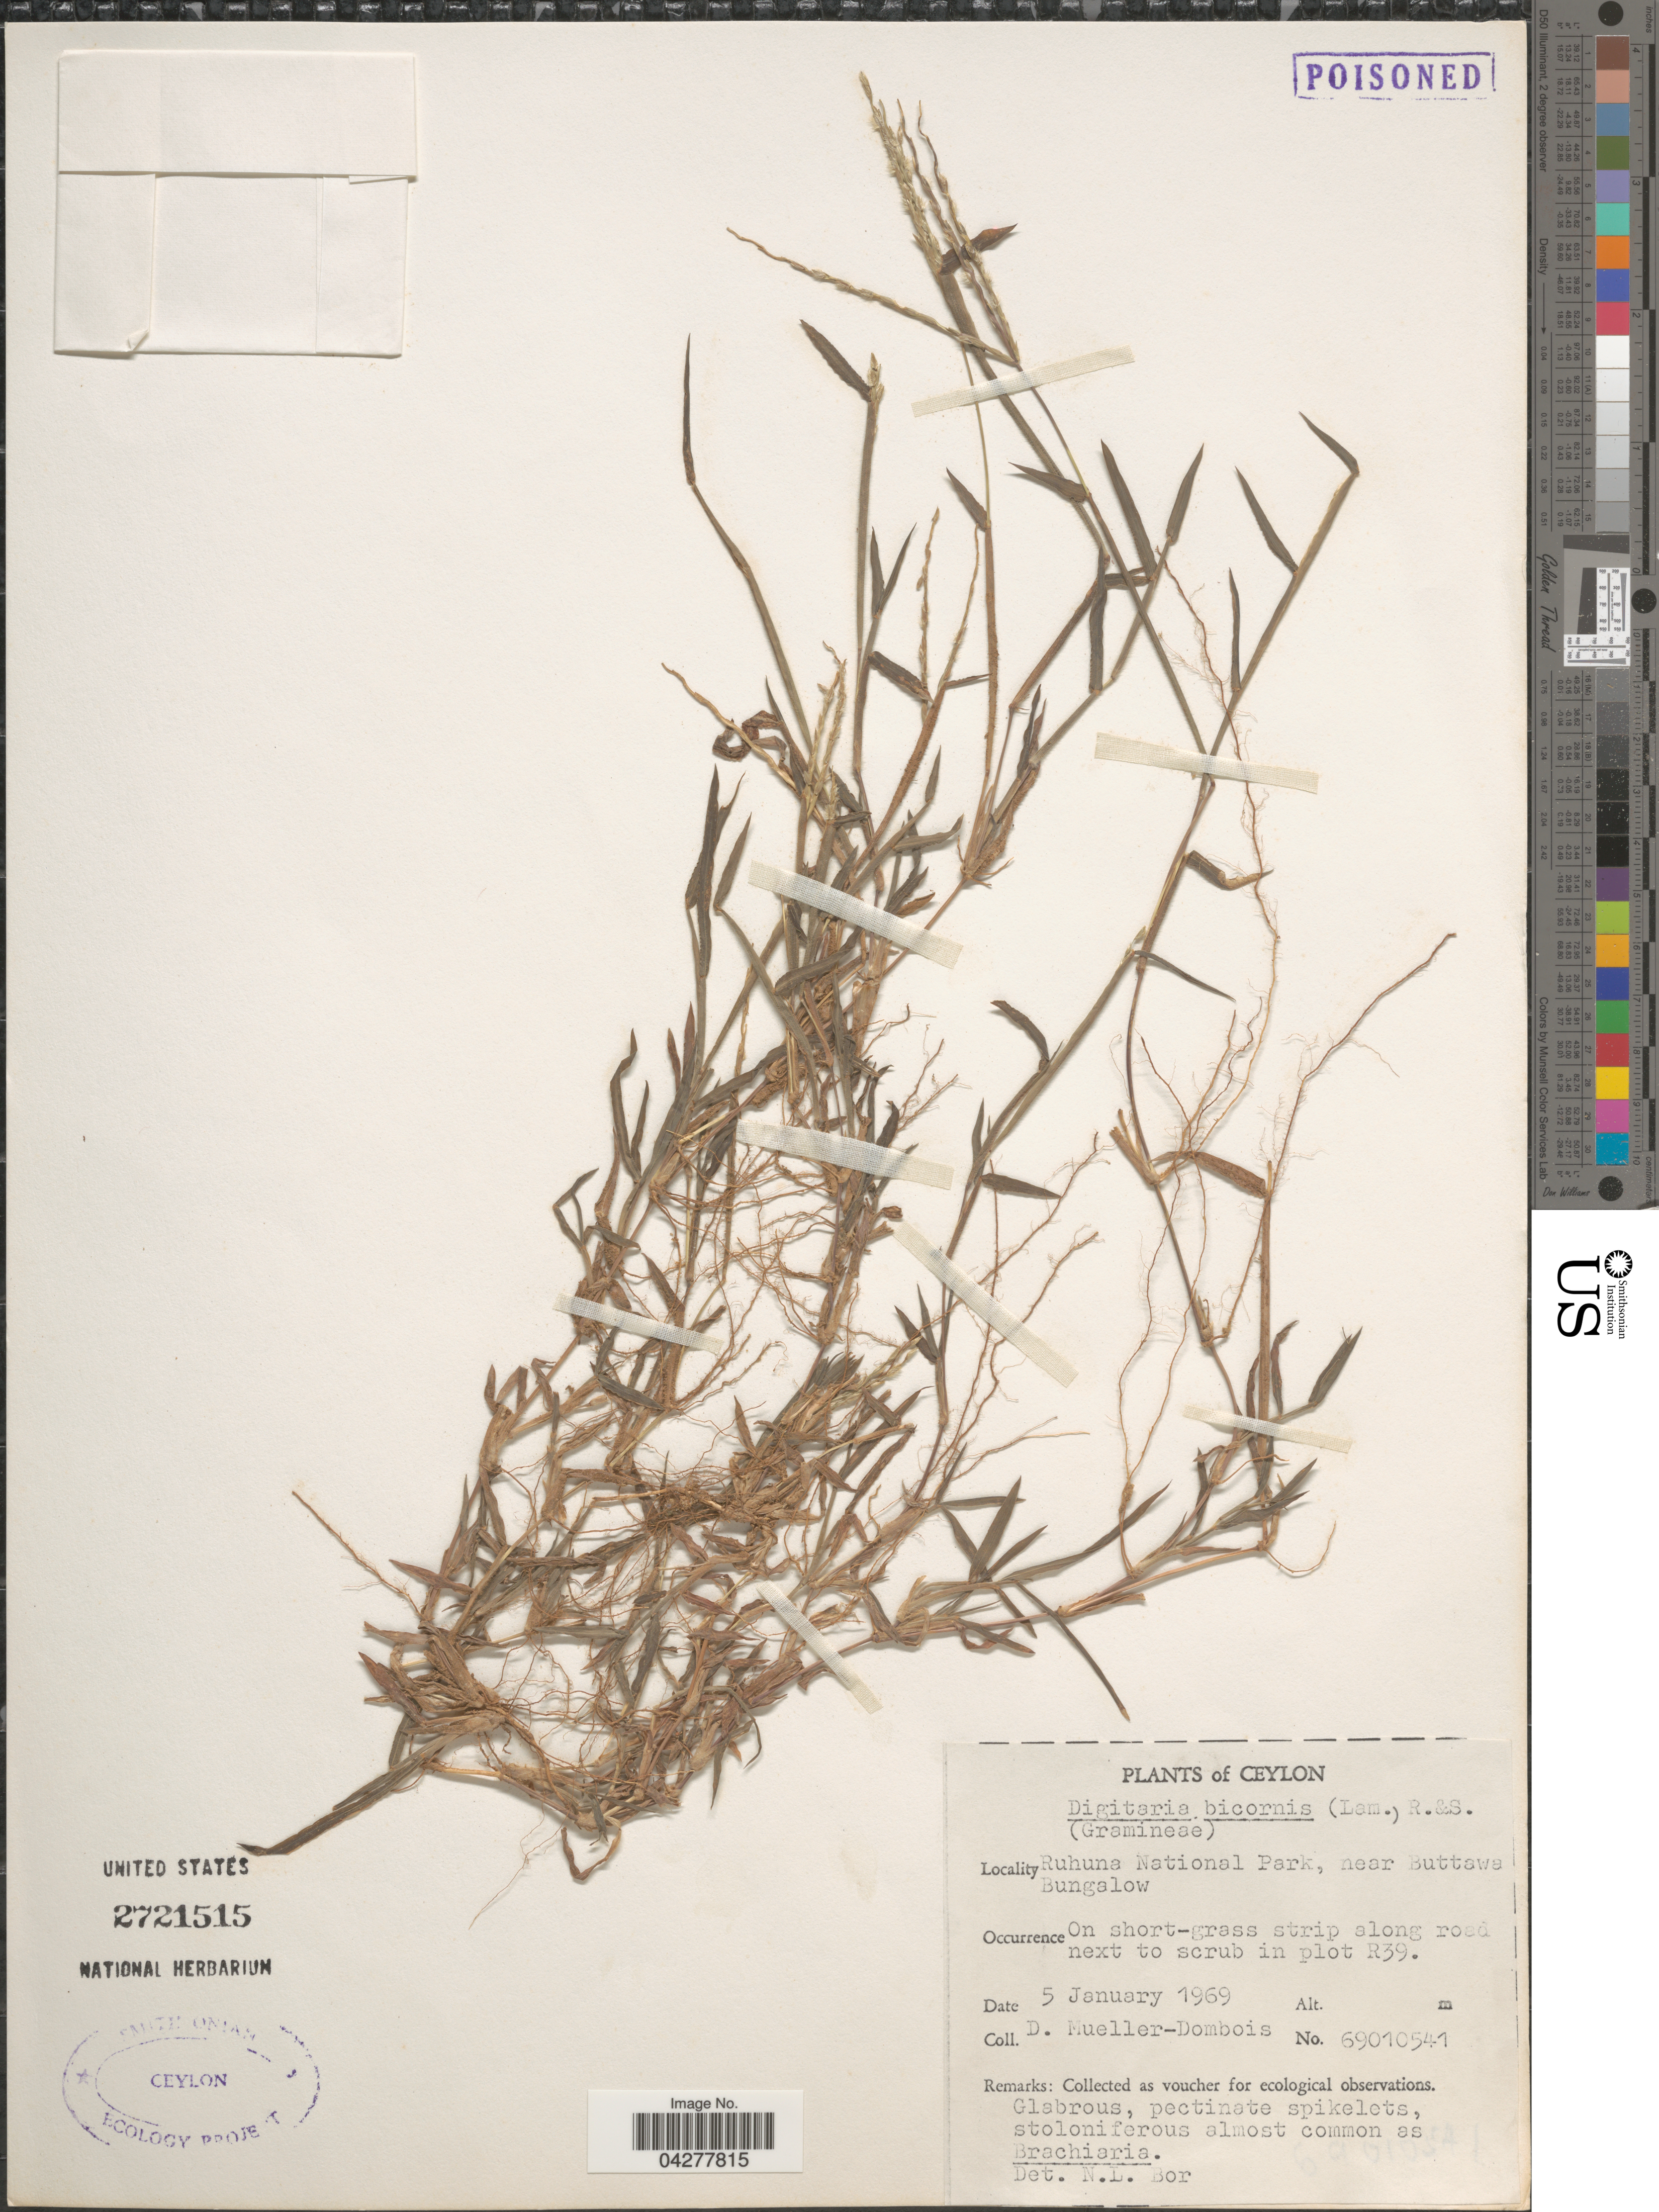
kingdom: Plantae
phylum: Tracheophyta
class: Liliopsida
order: Poales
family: Poaceae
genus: Digitaria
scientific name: Digitaria bicornis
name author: (Lam.) Roem. & Schult.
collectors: D. Mueller-Dombois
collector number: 69010541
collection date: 1969-01-05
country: Sri Lanka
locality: Ceylon. Ruhuna National Park, near Buttawa Bungalow. On short-grass strip along road next to scrub in plot R39.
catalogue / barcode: US 2721515